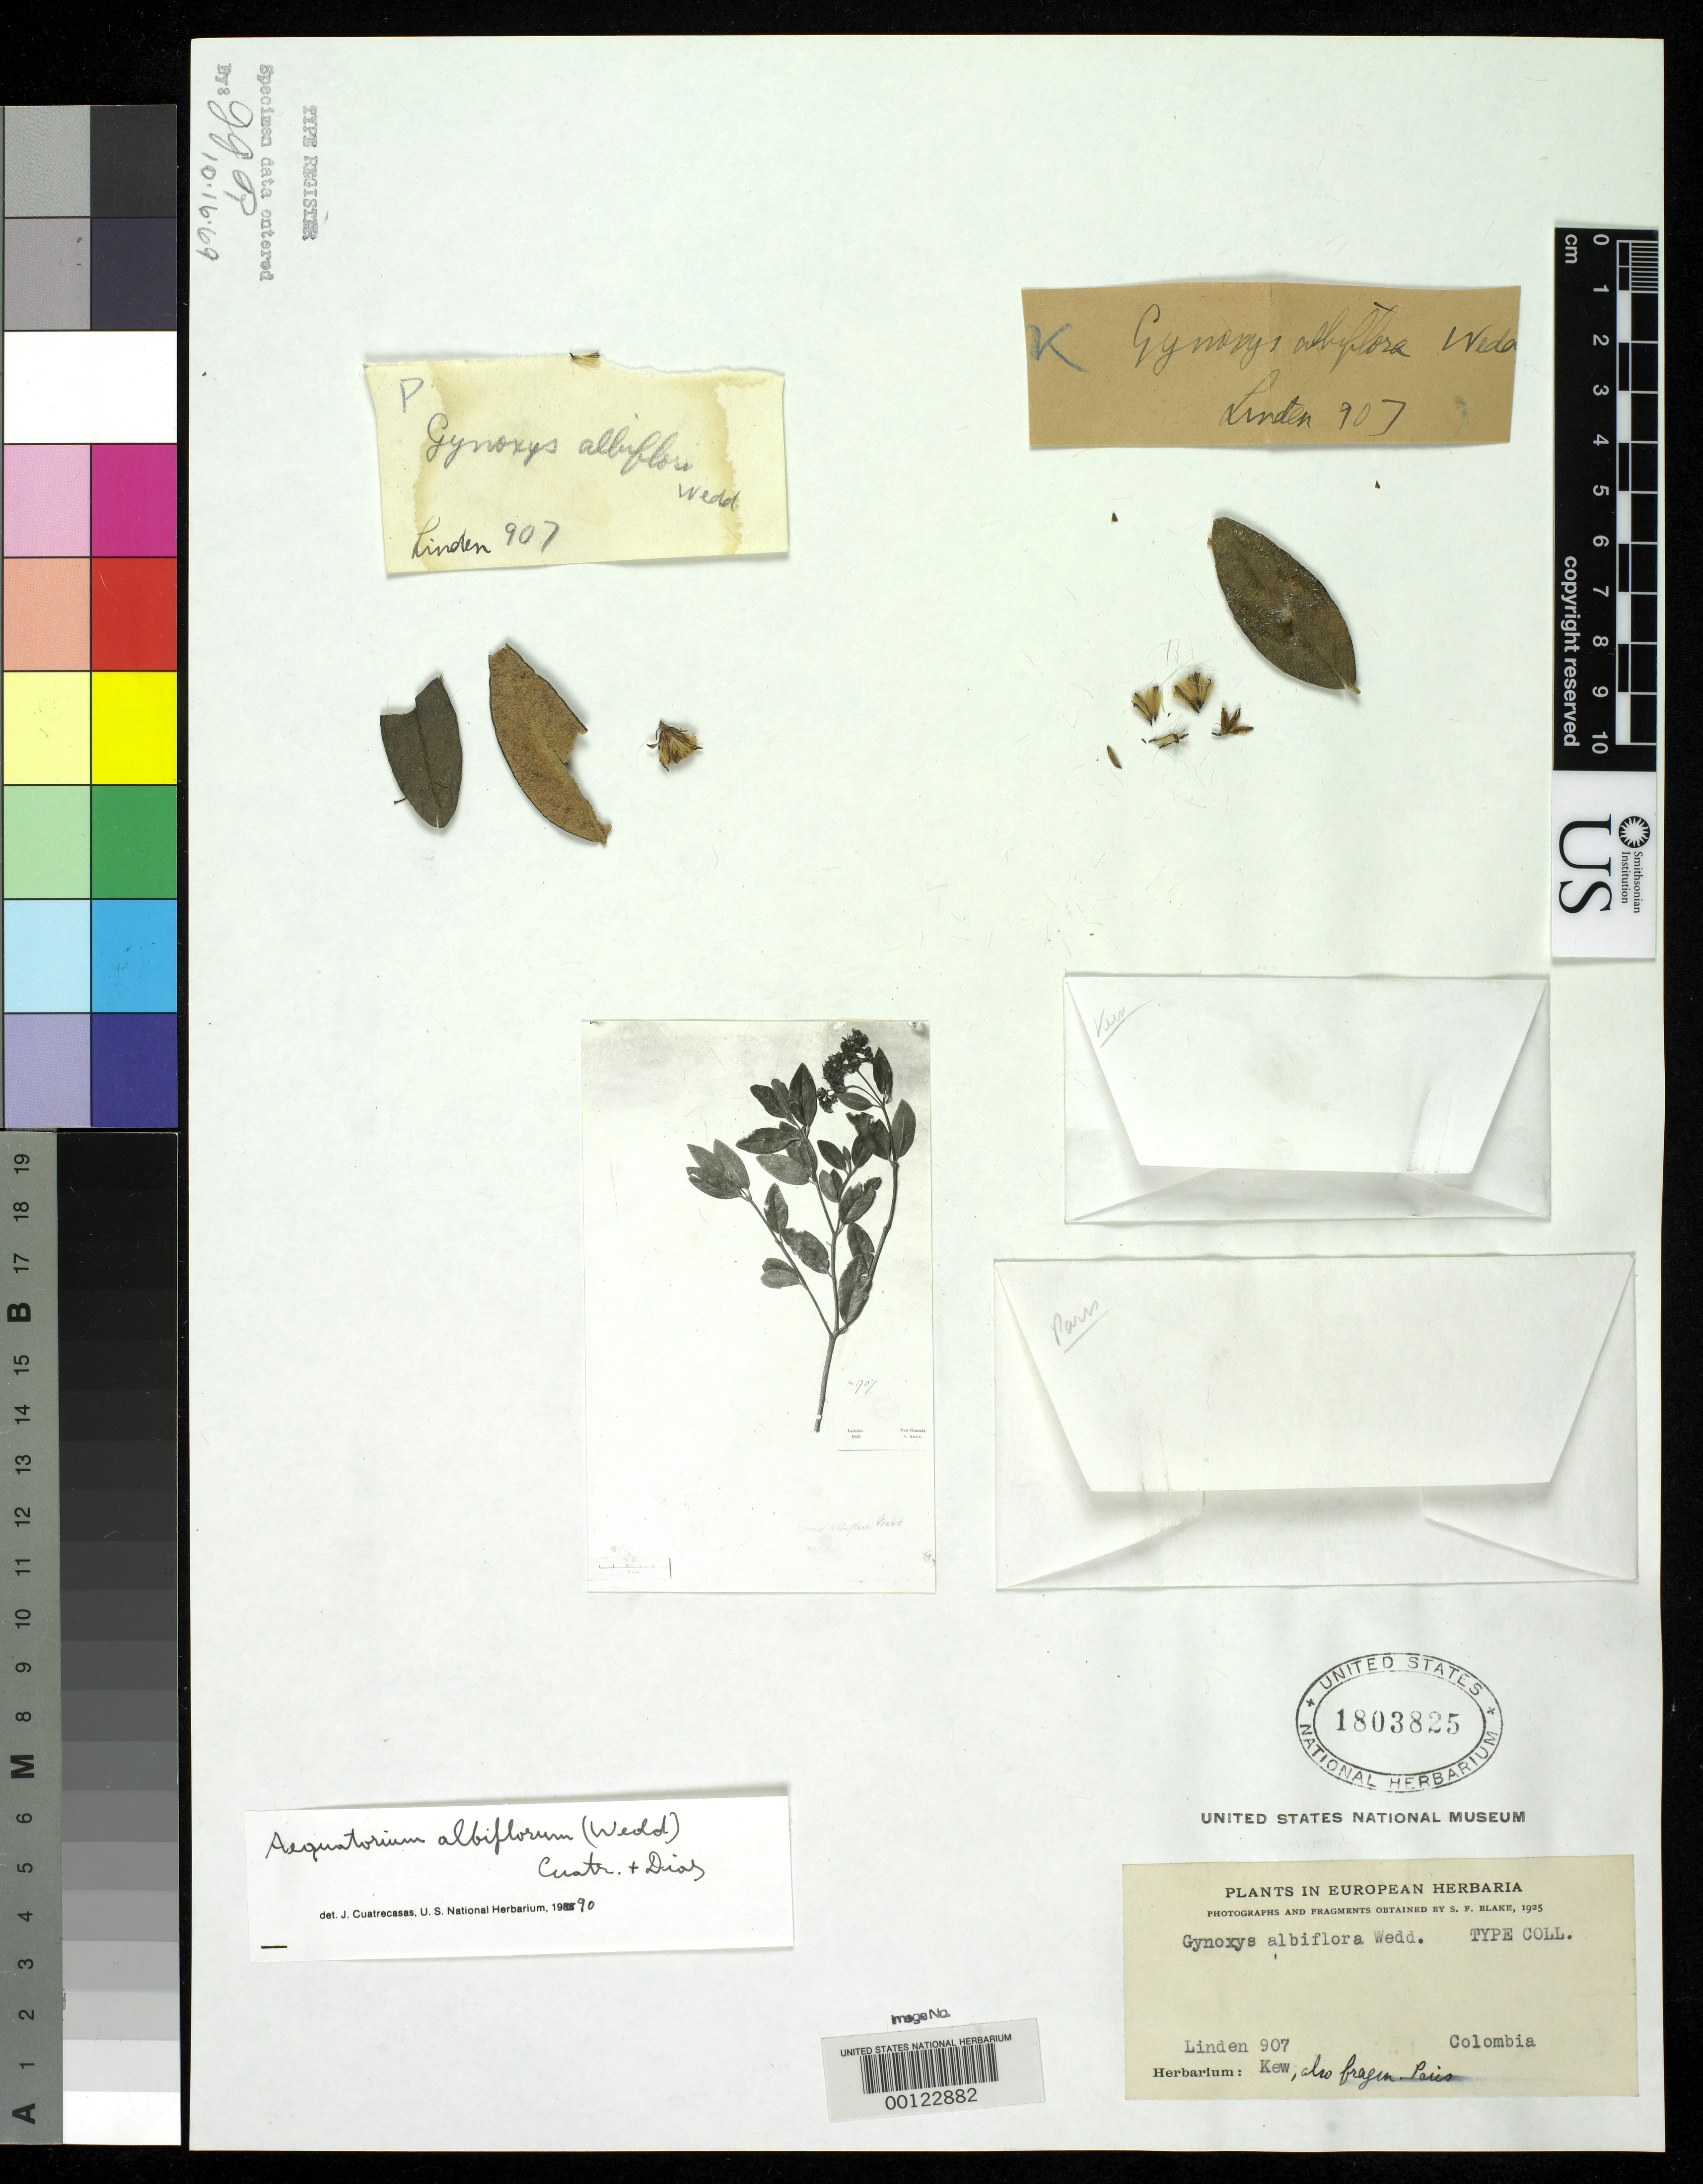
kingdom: Plantae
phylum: Tracheophyta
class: Magnoliopsida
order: Asterales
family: Asteraceae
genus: Gynoxys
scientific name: Gynoxys albiflora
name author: Wedd.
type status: Type Fragment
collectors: J. Linden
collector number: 907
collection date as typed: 1824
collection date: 1824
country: Colombia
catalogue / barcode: US 1803825